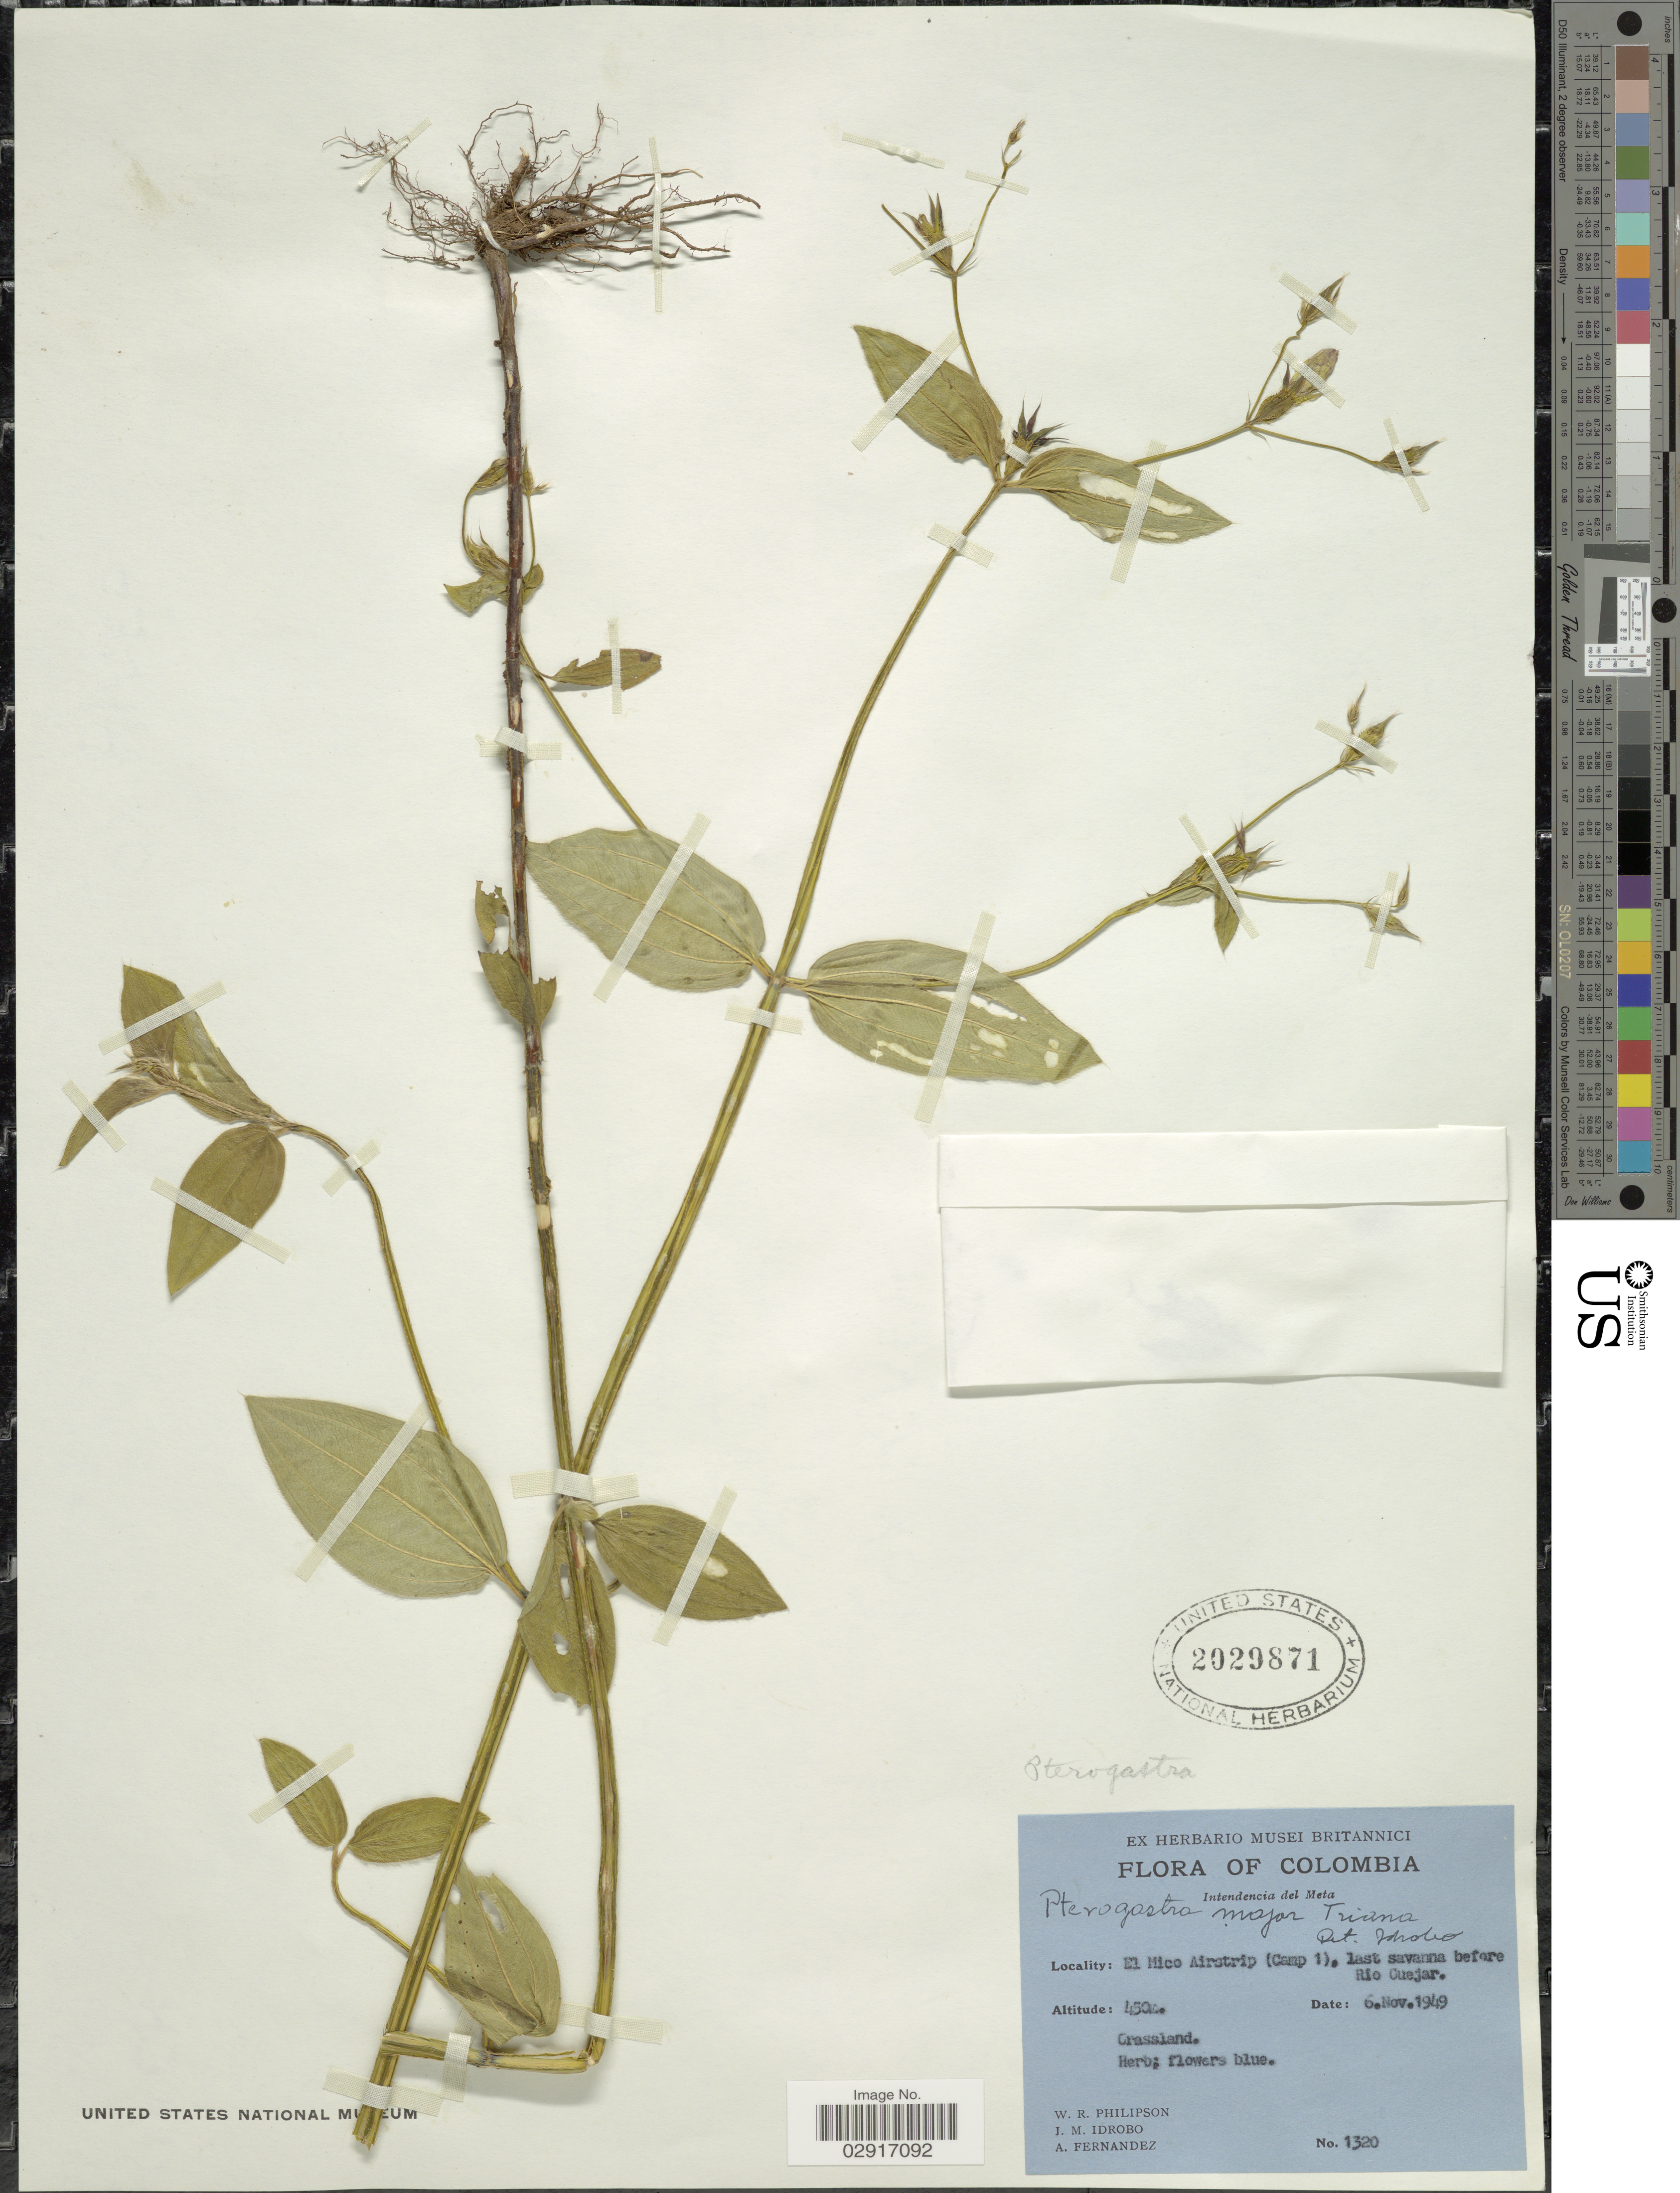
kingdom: Plantae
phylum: Tracheophyta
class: Magnoliopsida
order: Myrtales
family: Melastomataceae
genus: Pterogastra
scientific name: Pterogastra divaricata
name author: (Bonpl.) Naudin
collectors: W. R. Philipson, J. M. Idrobo & A. Fernandez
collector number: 1320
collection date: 1949-11-06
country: Colombia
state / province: Meta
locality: Intendencia del Meta. El Mico Airstrip (Camp 1), last savanna before Rio Cuejar.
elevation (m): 450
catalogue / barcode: US 2029871